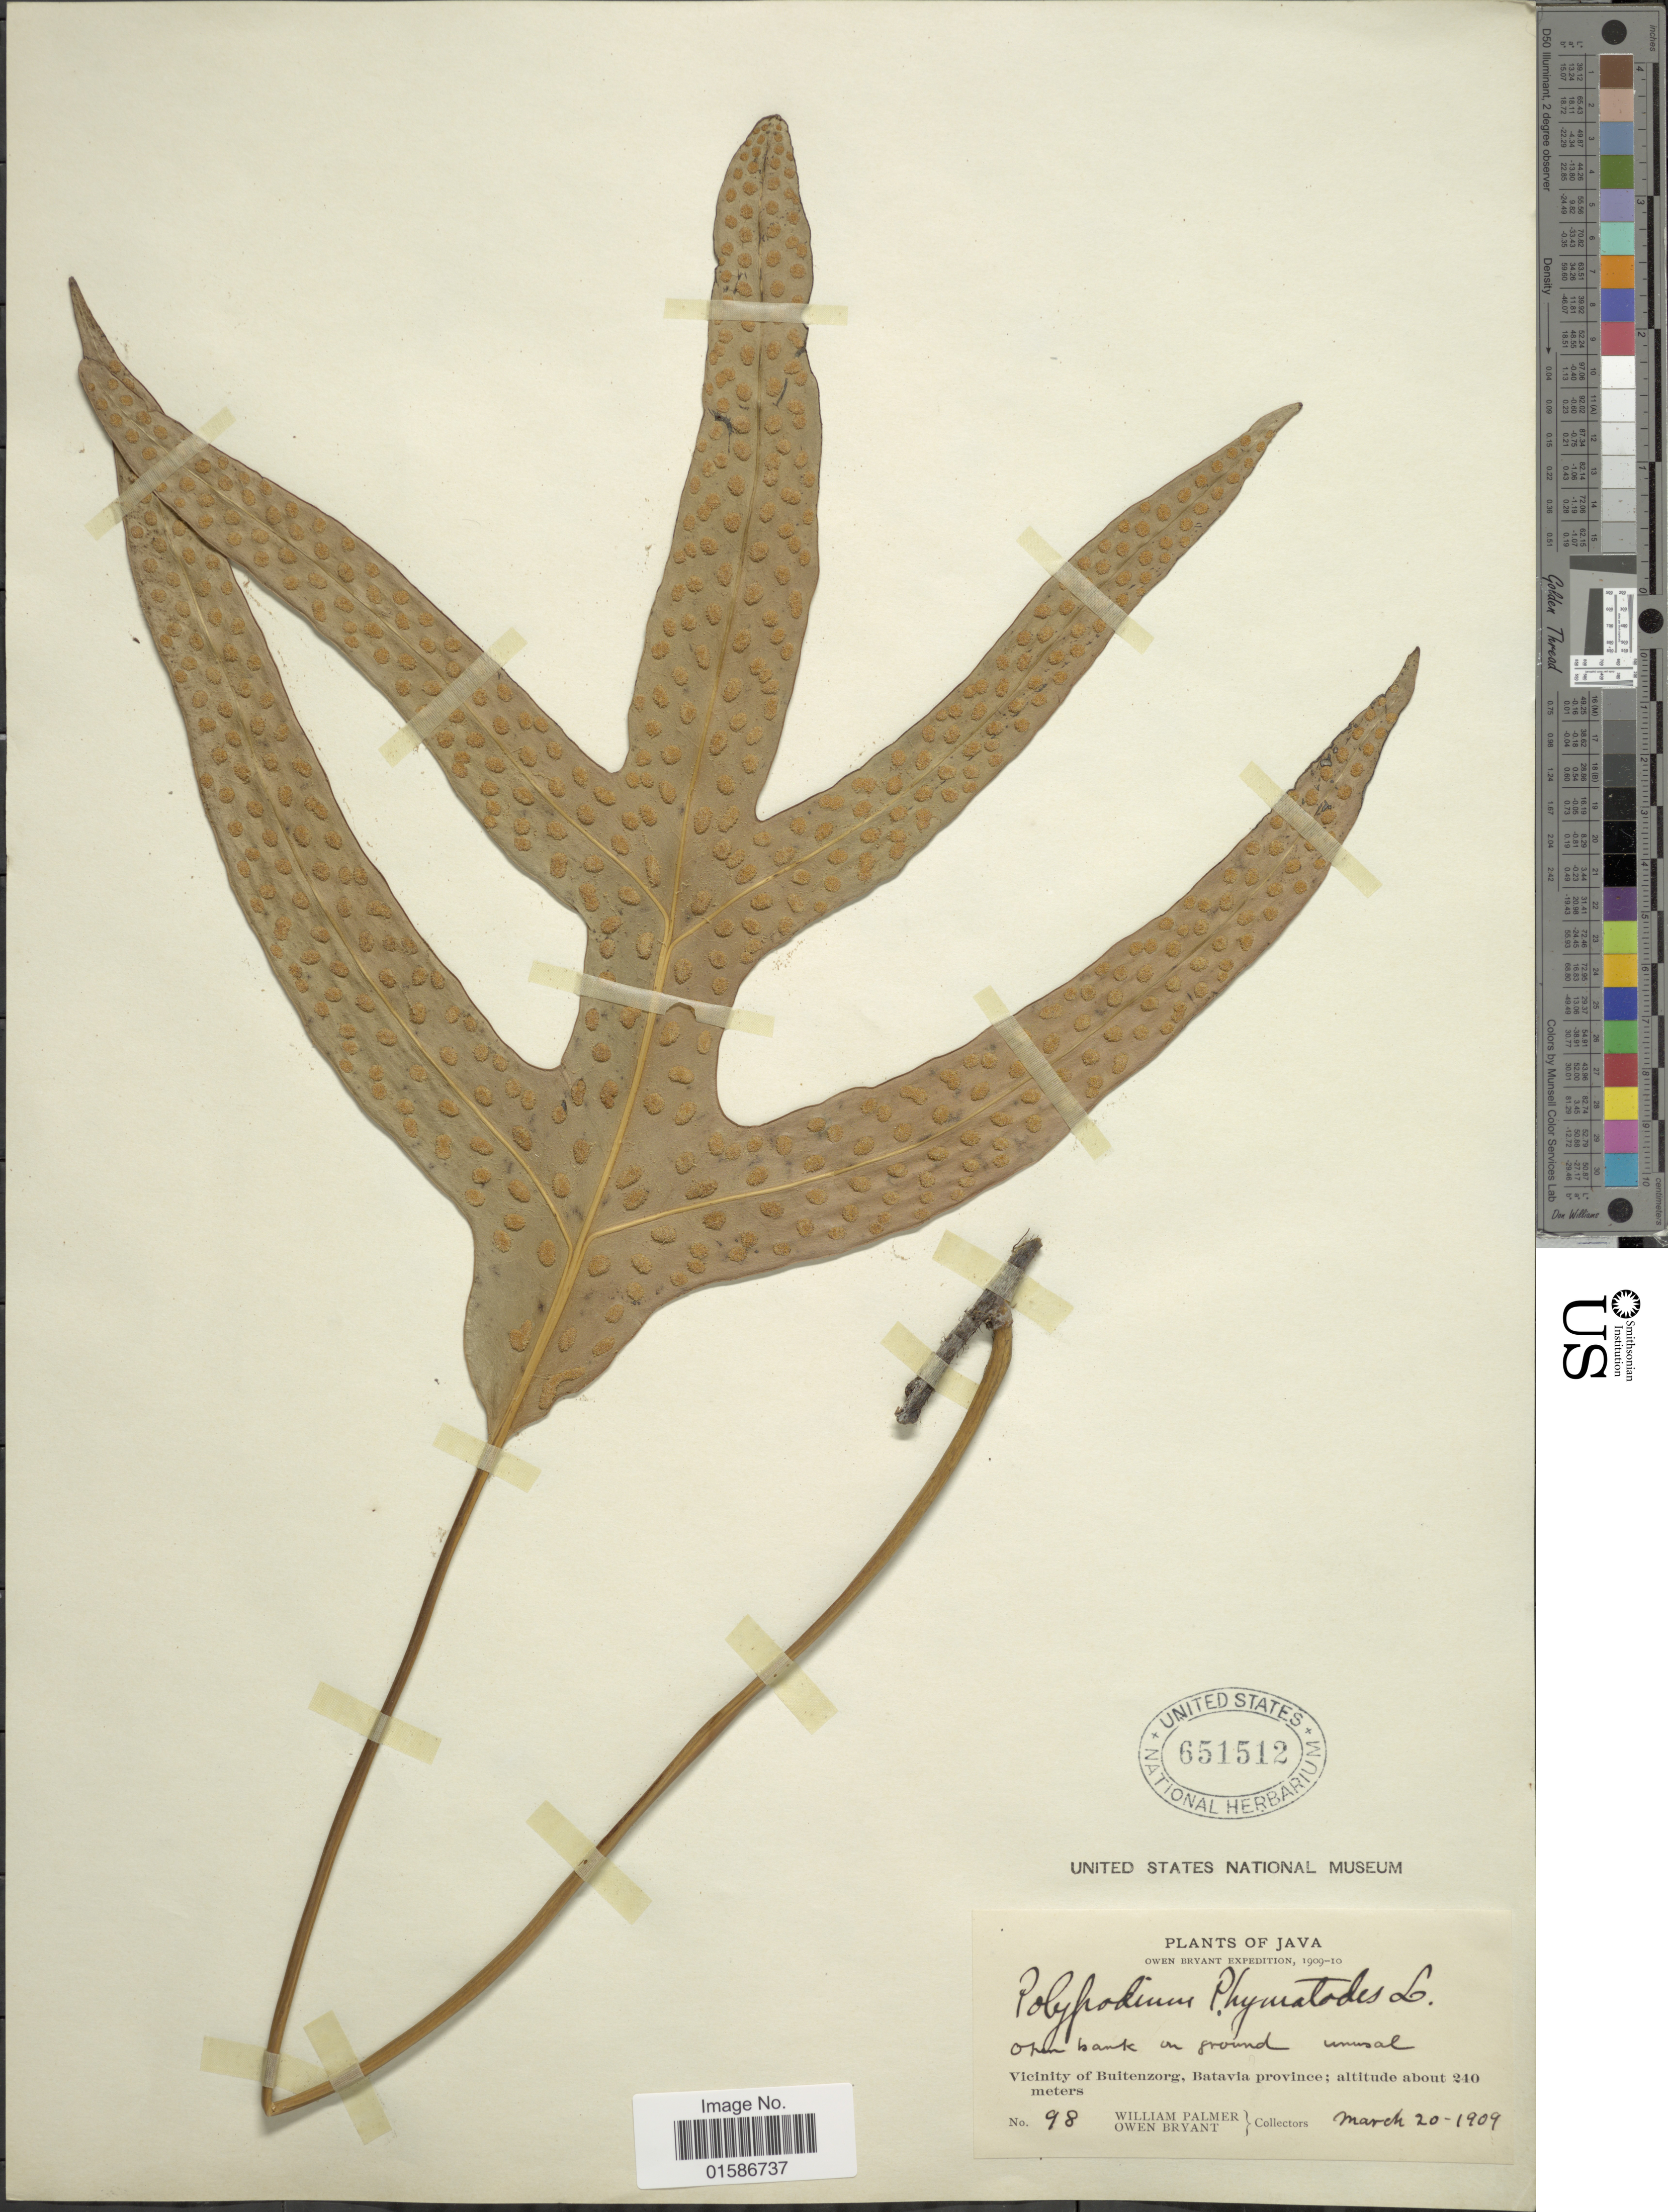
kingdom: Plantae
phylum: Tracheophyta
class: Polypodiopsida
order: Polypodiales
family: Polypodiaceae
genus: Microsorum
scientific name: Microsorum scolopendria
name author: (Burm. f.) Copel.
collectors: W. Palmer & O. Bryant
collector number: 98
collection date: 1909-03-20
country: Indonesia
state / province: Java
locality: Vicinity of Buitenzorg, Batavia province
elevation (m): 240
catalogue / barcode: US 651512